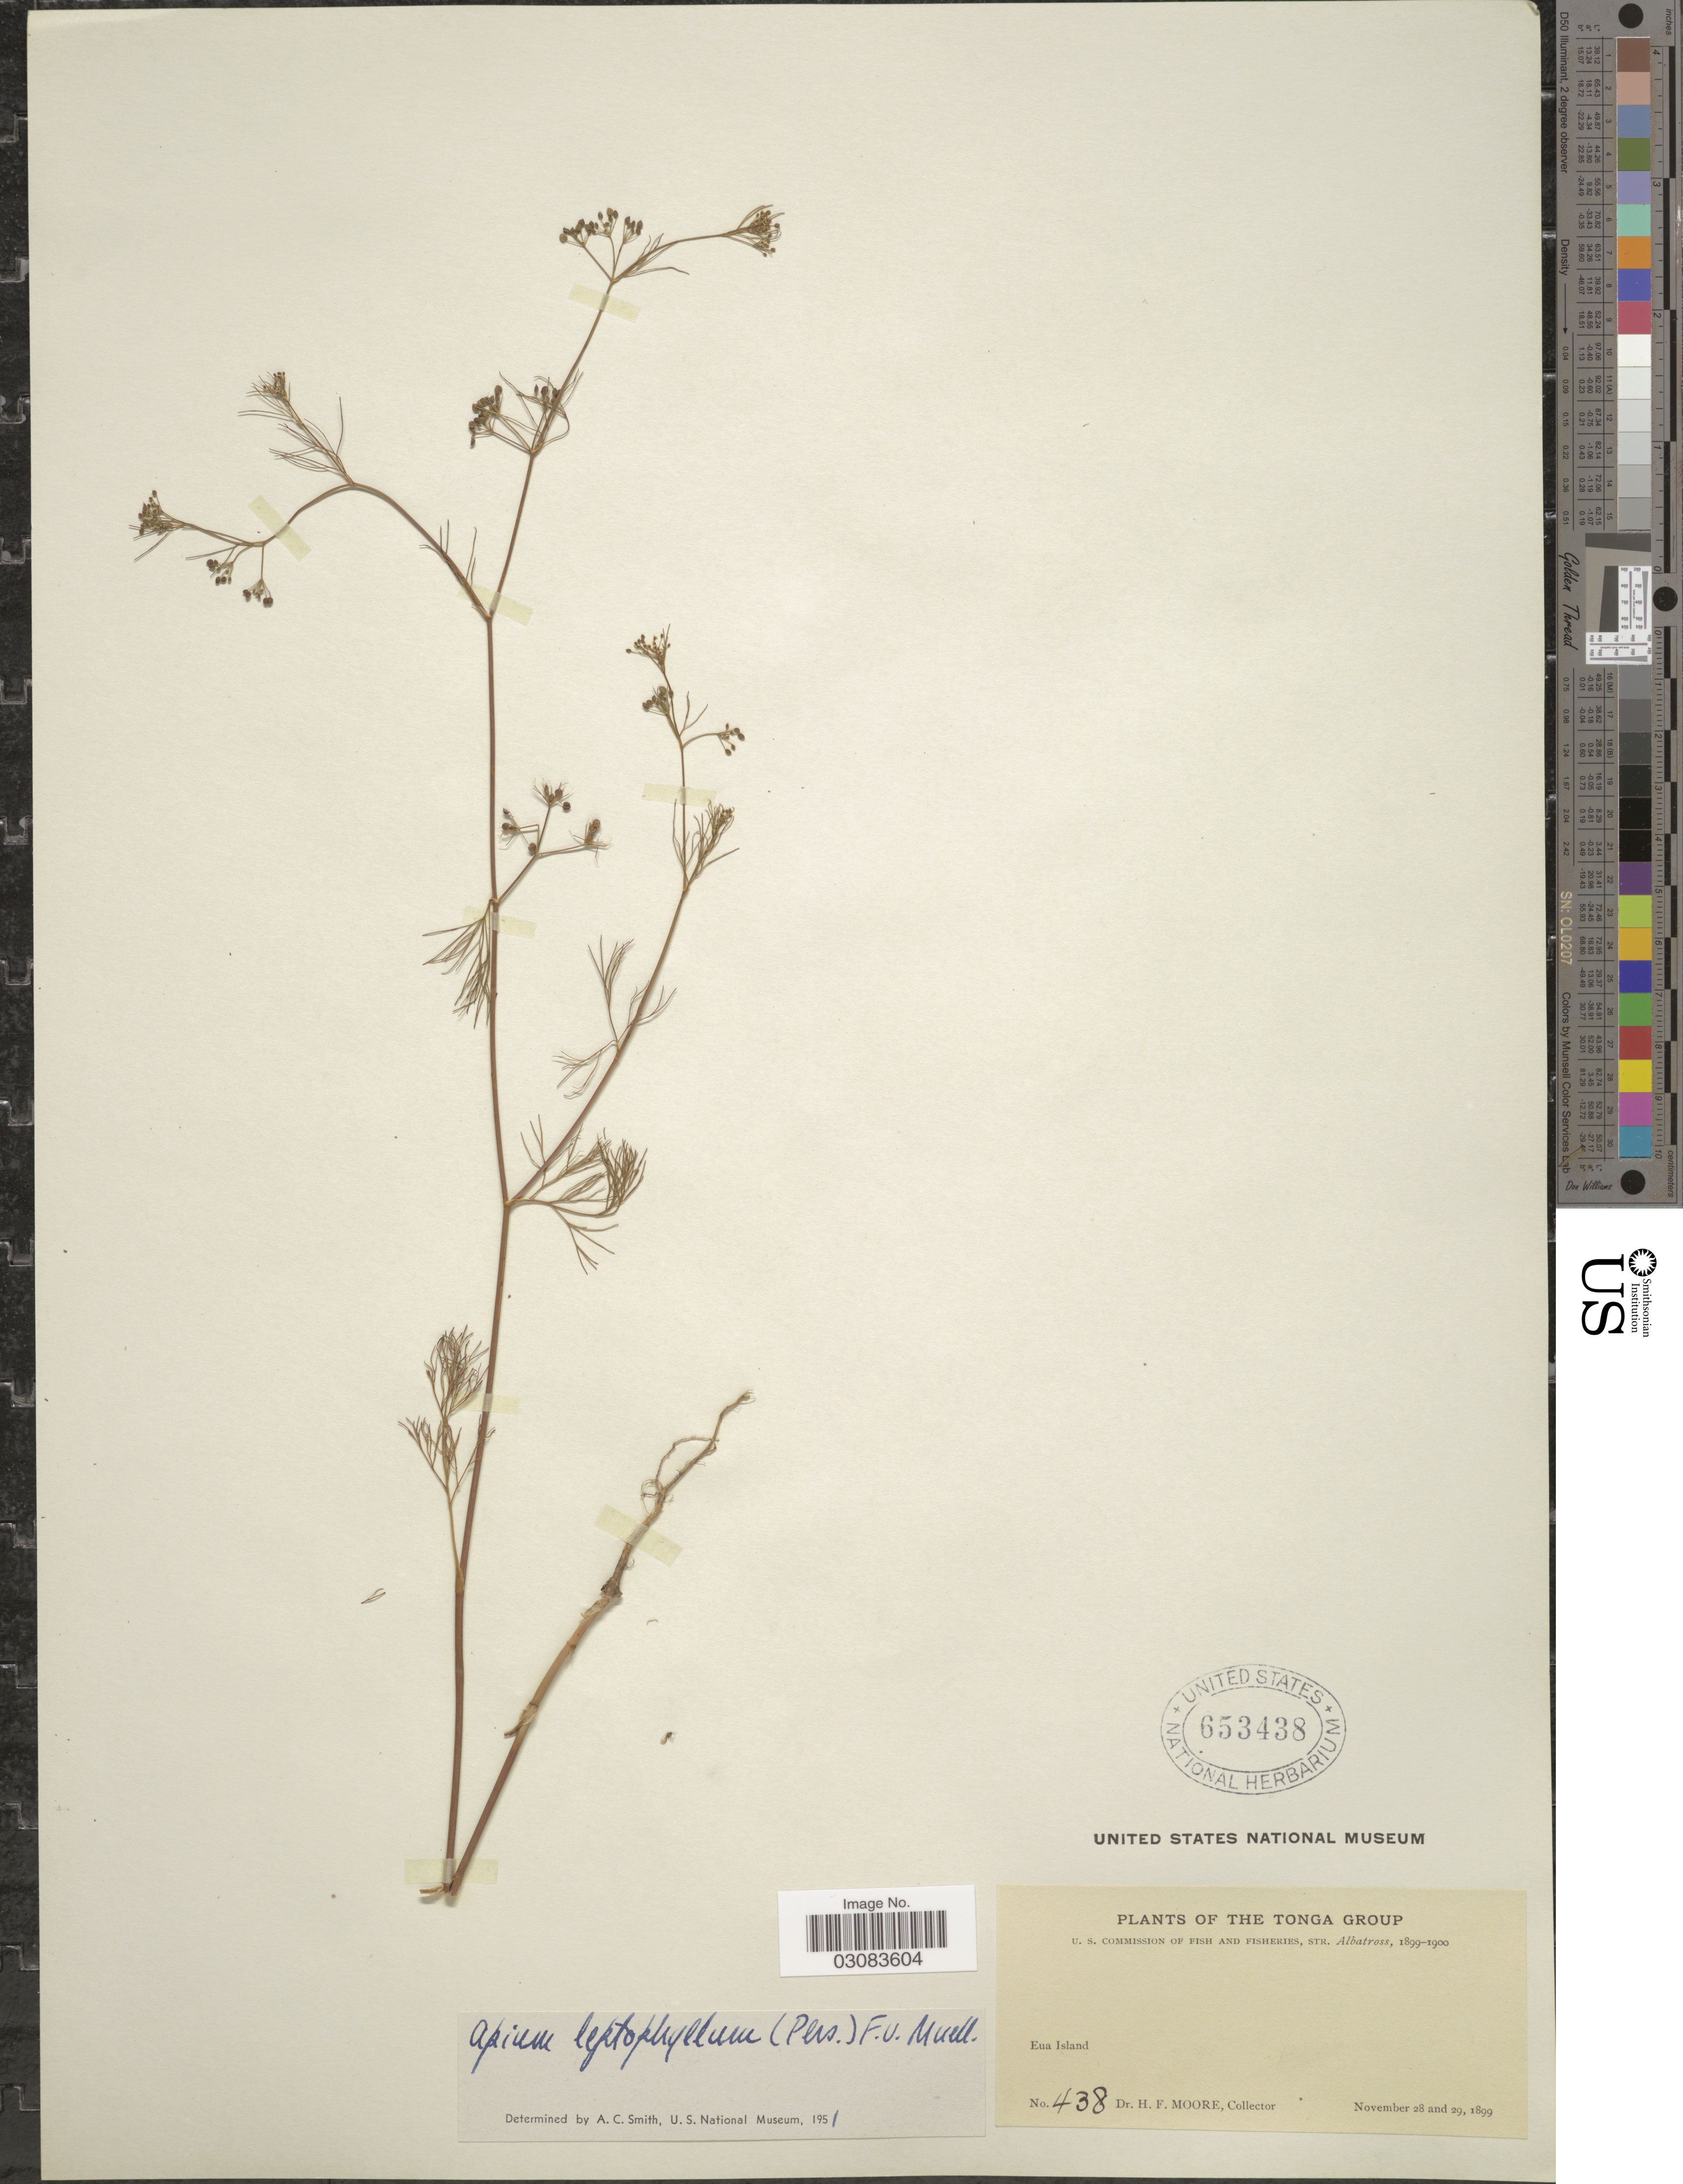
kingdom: Plantae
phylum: Tracheophyta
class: Magnoliopsida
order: Apiales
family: Apiaceae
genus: Cyclospermum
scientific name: Cyclospermum leptophyllum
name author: (Pers.) Sprague ex Britton & P. Wilson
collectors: H. F. Moore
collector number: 438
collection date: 1899-11-28/1899-11-29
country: Tonga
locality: The Tonga Group. Eua Island.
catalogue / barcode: US 653438